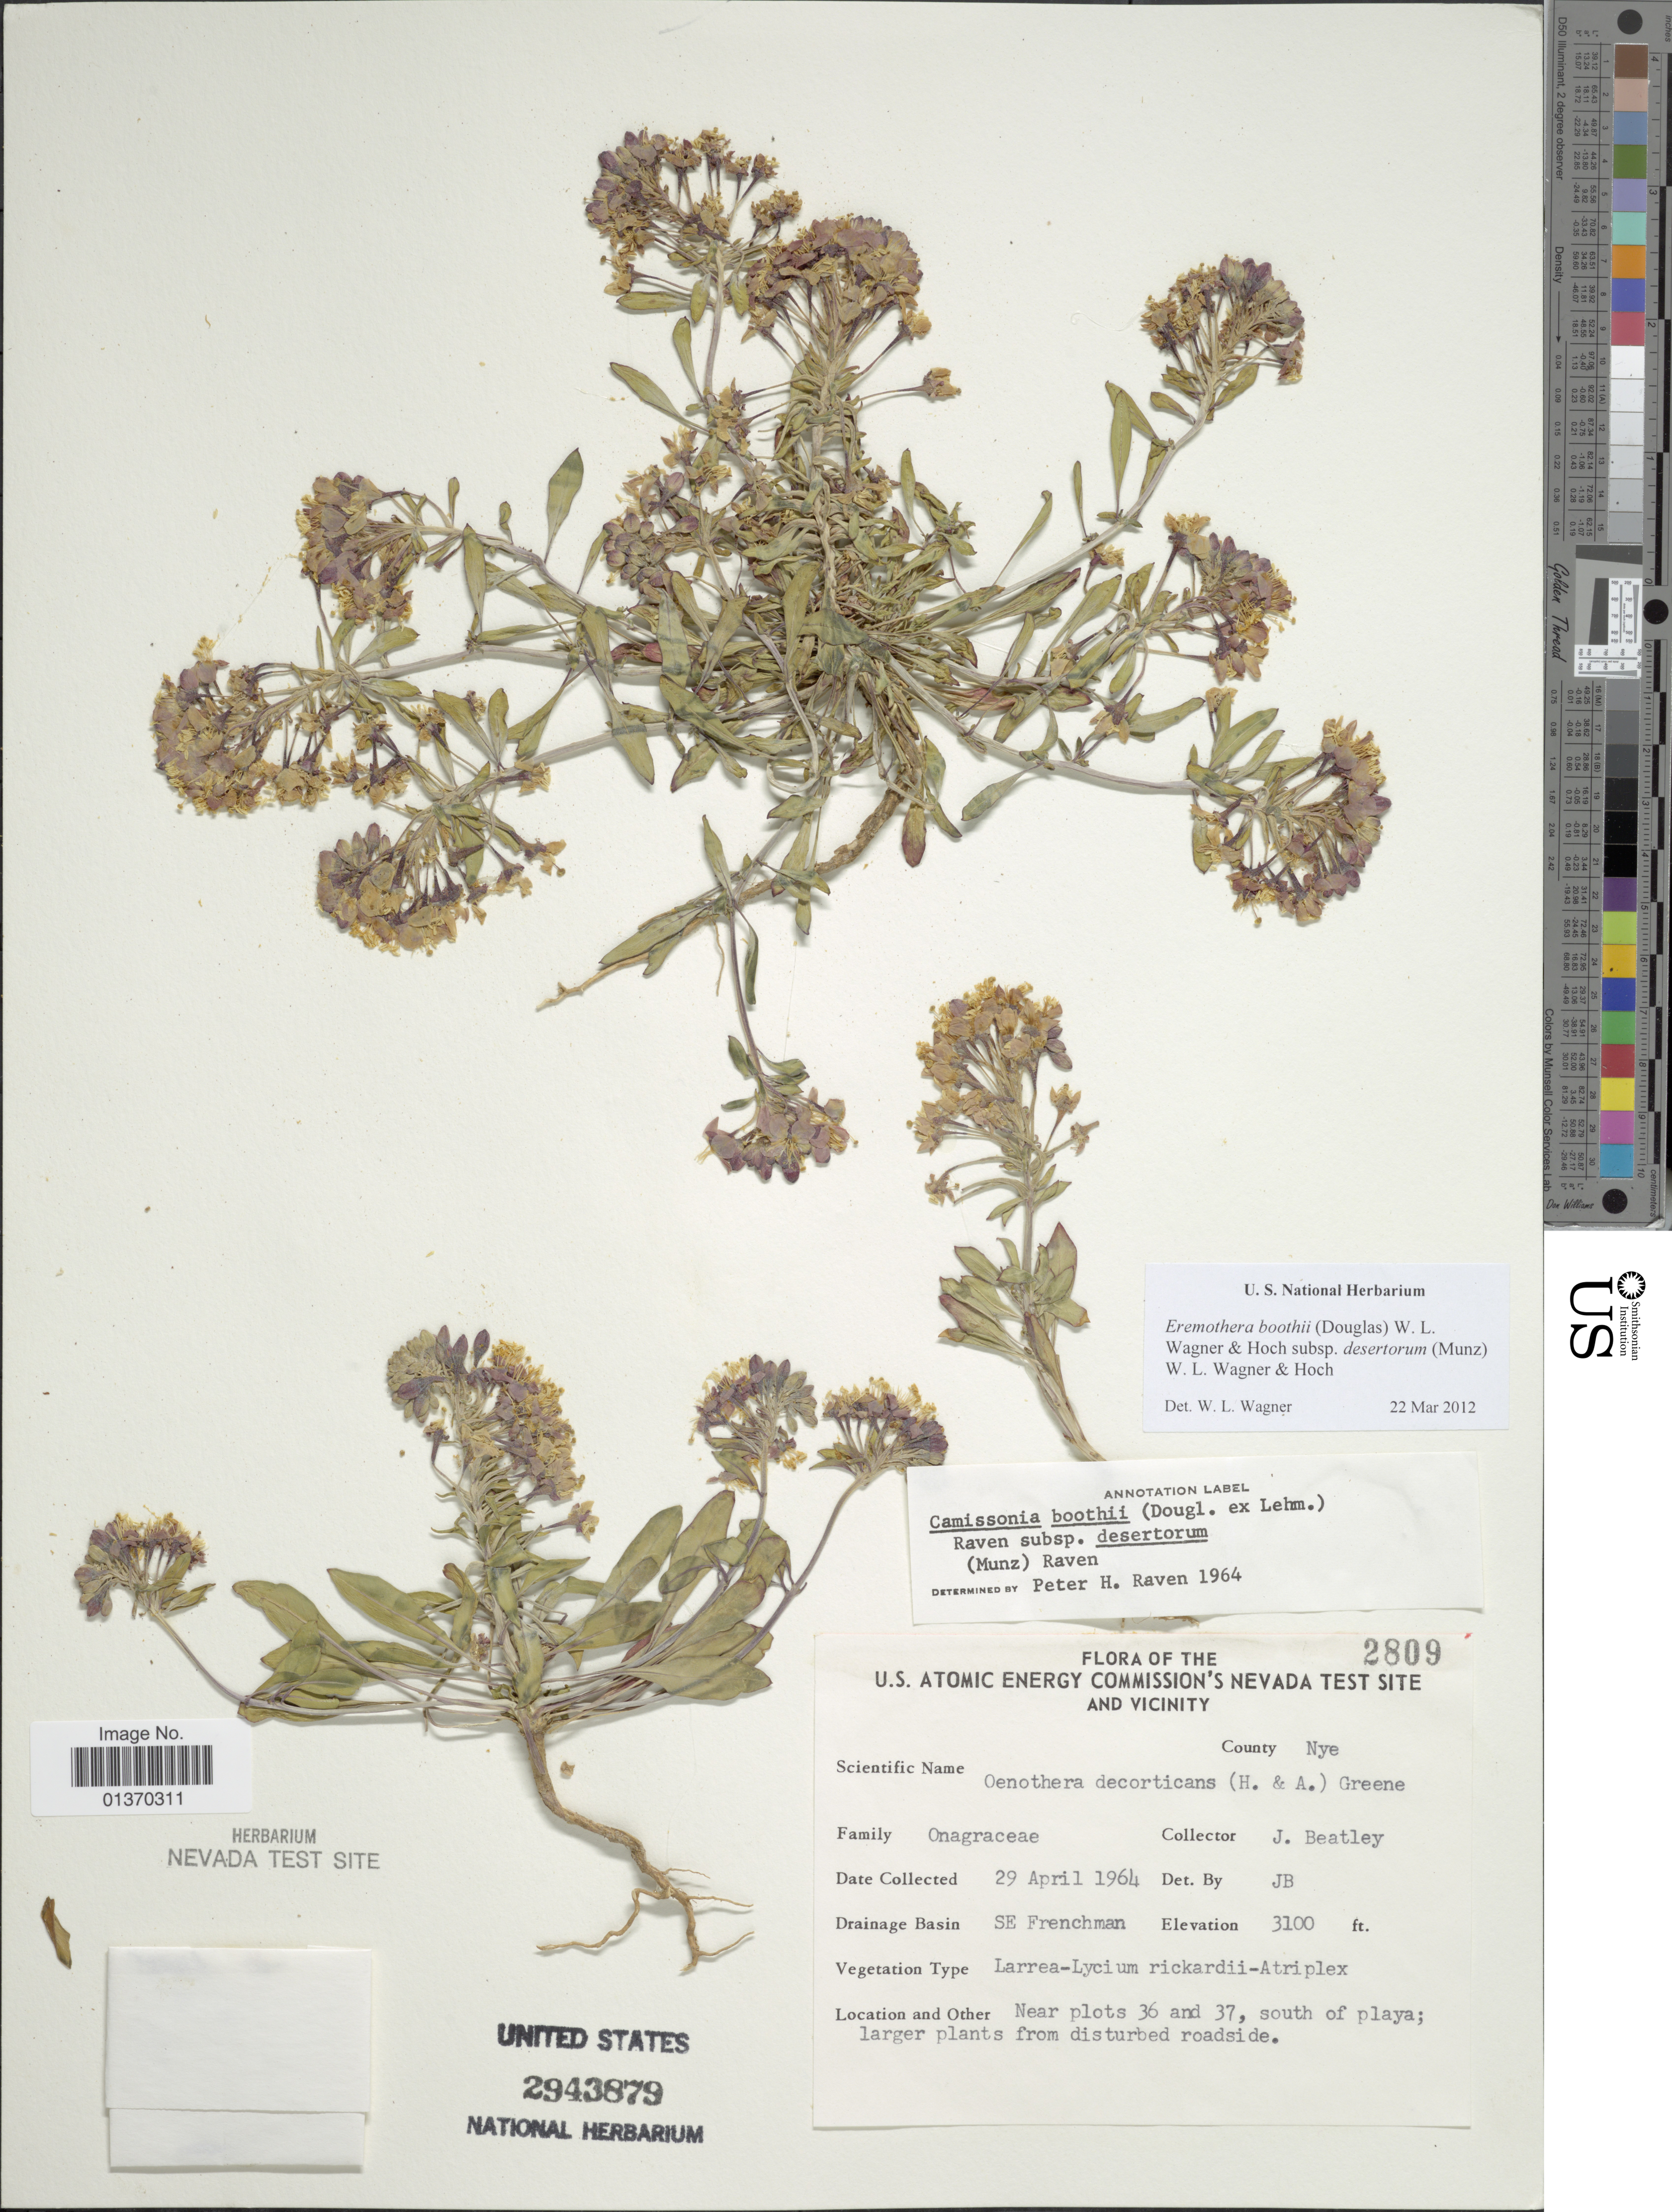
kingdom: Plantae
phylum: Tracheophyta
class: Magnoliopsida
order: Myrtales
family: Onagraceae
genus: Eremothera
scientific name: Eremothera boothii subsp. desertorum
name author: (Munz) W.L. Wagner & Hoch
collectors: J. C. Beatley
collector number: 2809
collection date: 1964-04-29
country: United States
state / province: Nevada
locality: U. S. Atomic Energy Commission's Nevada Test Site and Vicinity, drainage basin SE Frenchman, Near plots 36 and 37, south of playa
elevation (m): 945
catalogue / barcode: US 2943879